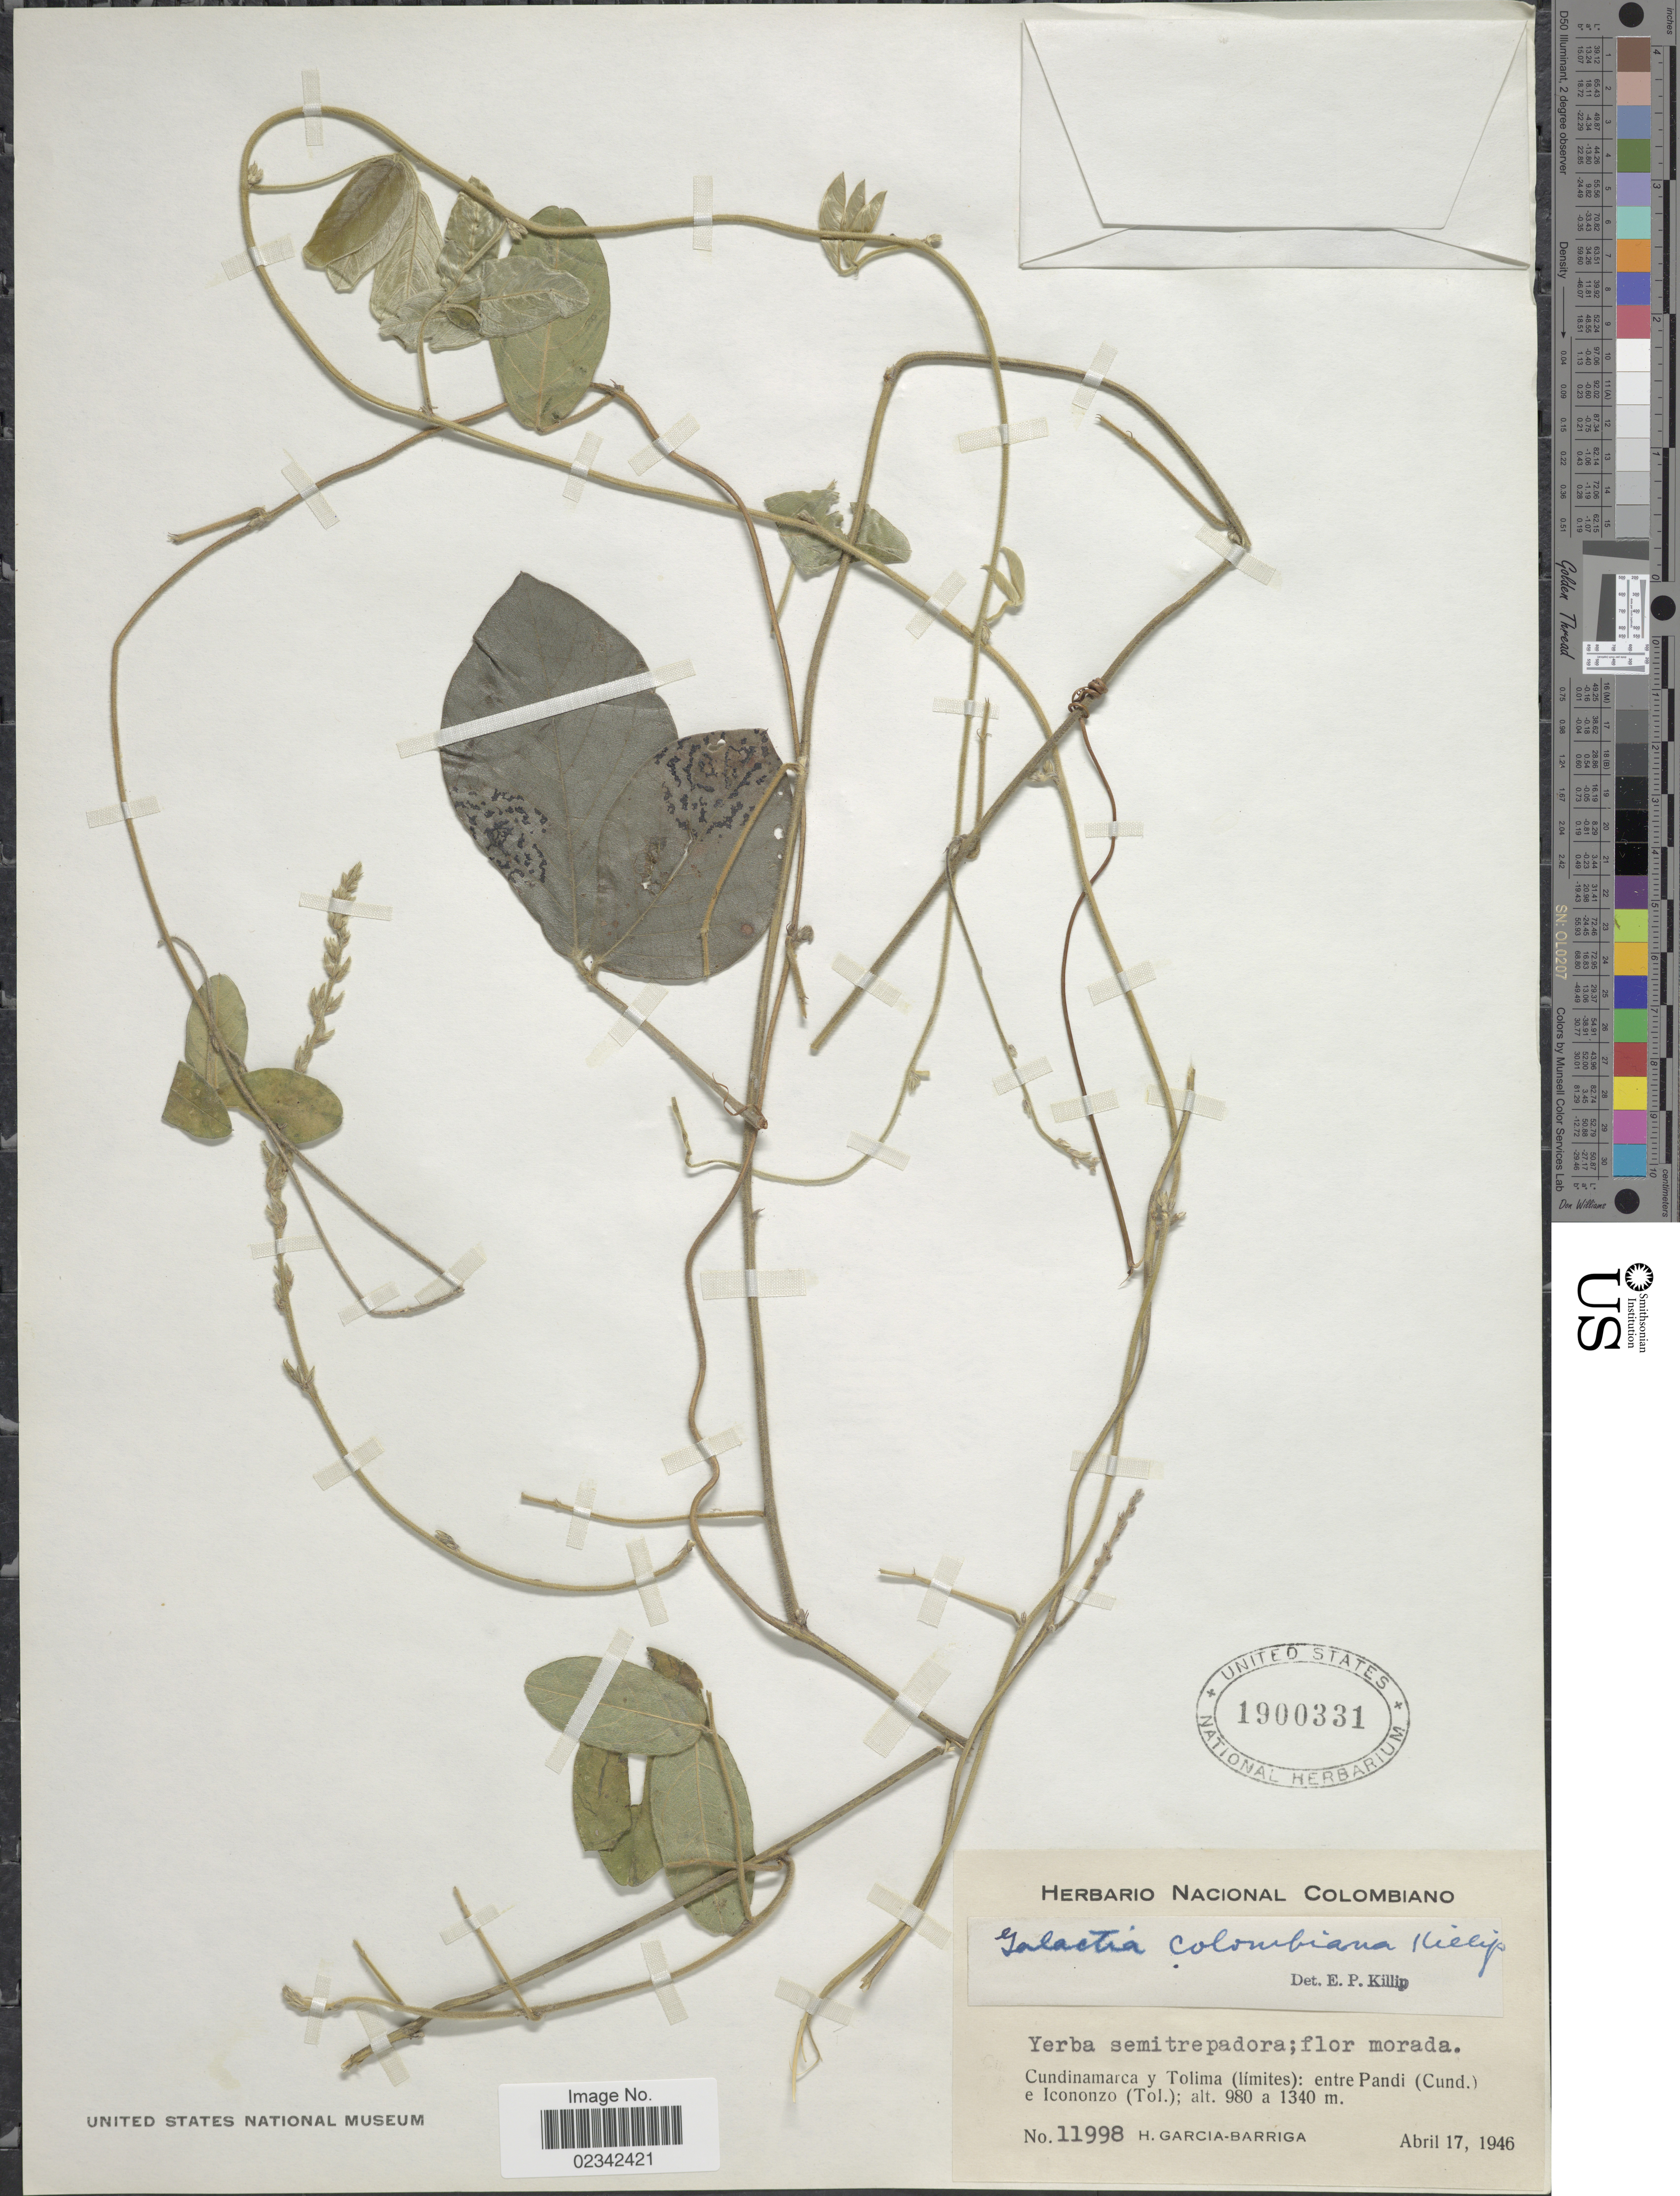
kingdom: Plantae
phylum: Tracheophyta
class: Magnoliopsida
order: Fabales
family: Fabaceae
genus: Galactia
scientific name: Galactia striata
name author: (Jacq.) Urb.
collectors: H. García Barriga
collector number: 11998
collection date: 1946-04-17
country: Colombia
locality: Cundinamarca y Tolima (limites): entre Pandi (Cund.) e Icononzo (Tol.)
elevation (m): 980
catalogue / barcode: US 1900331